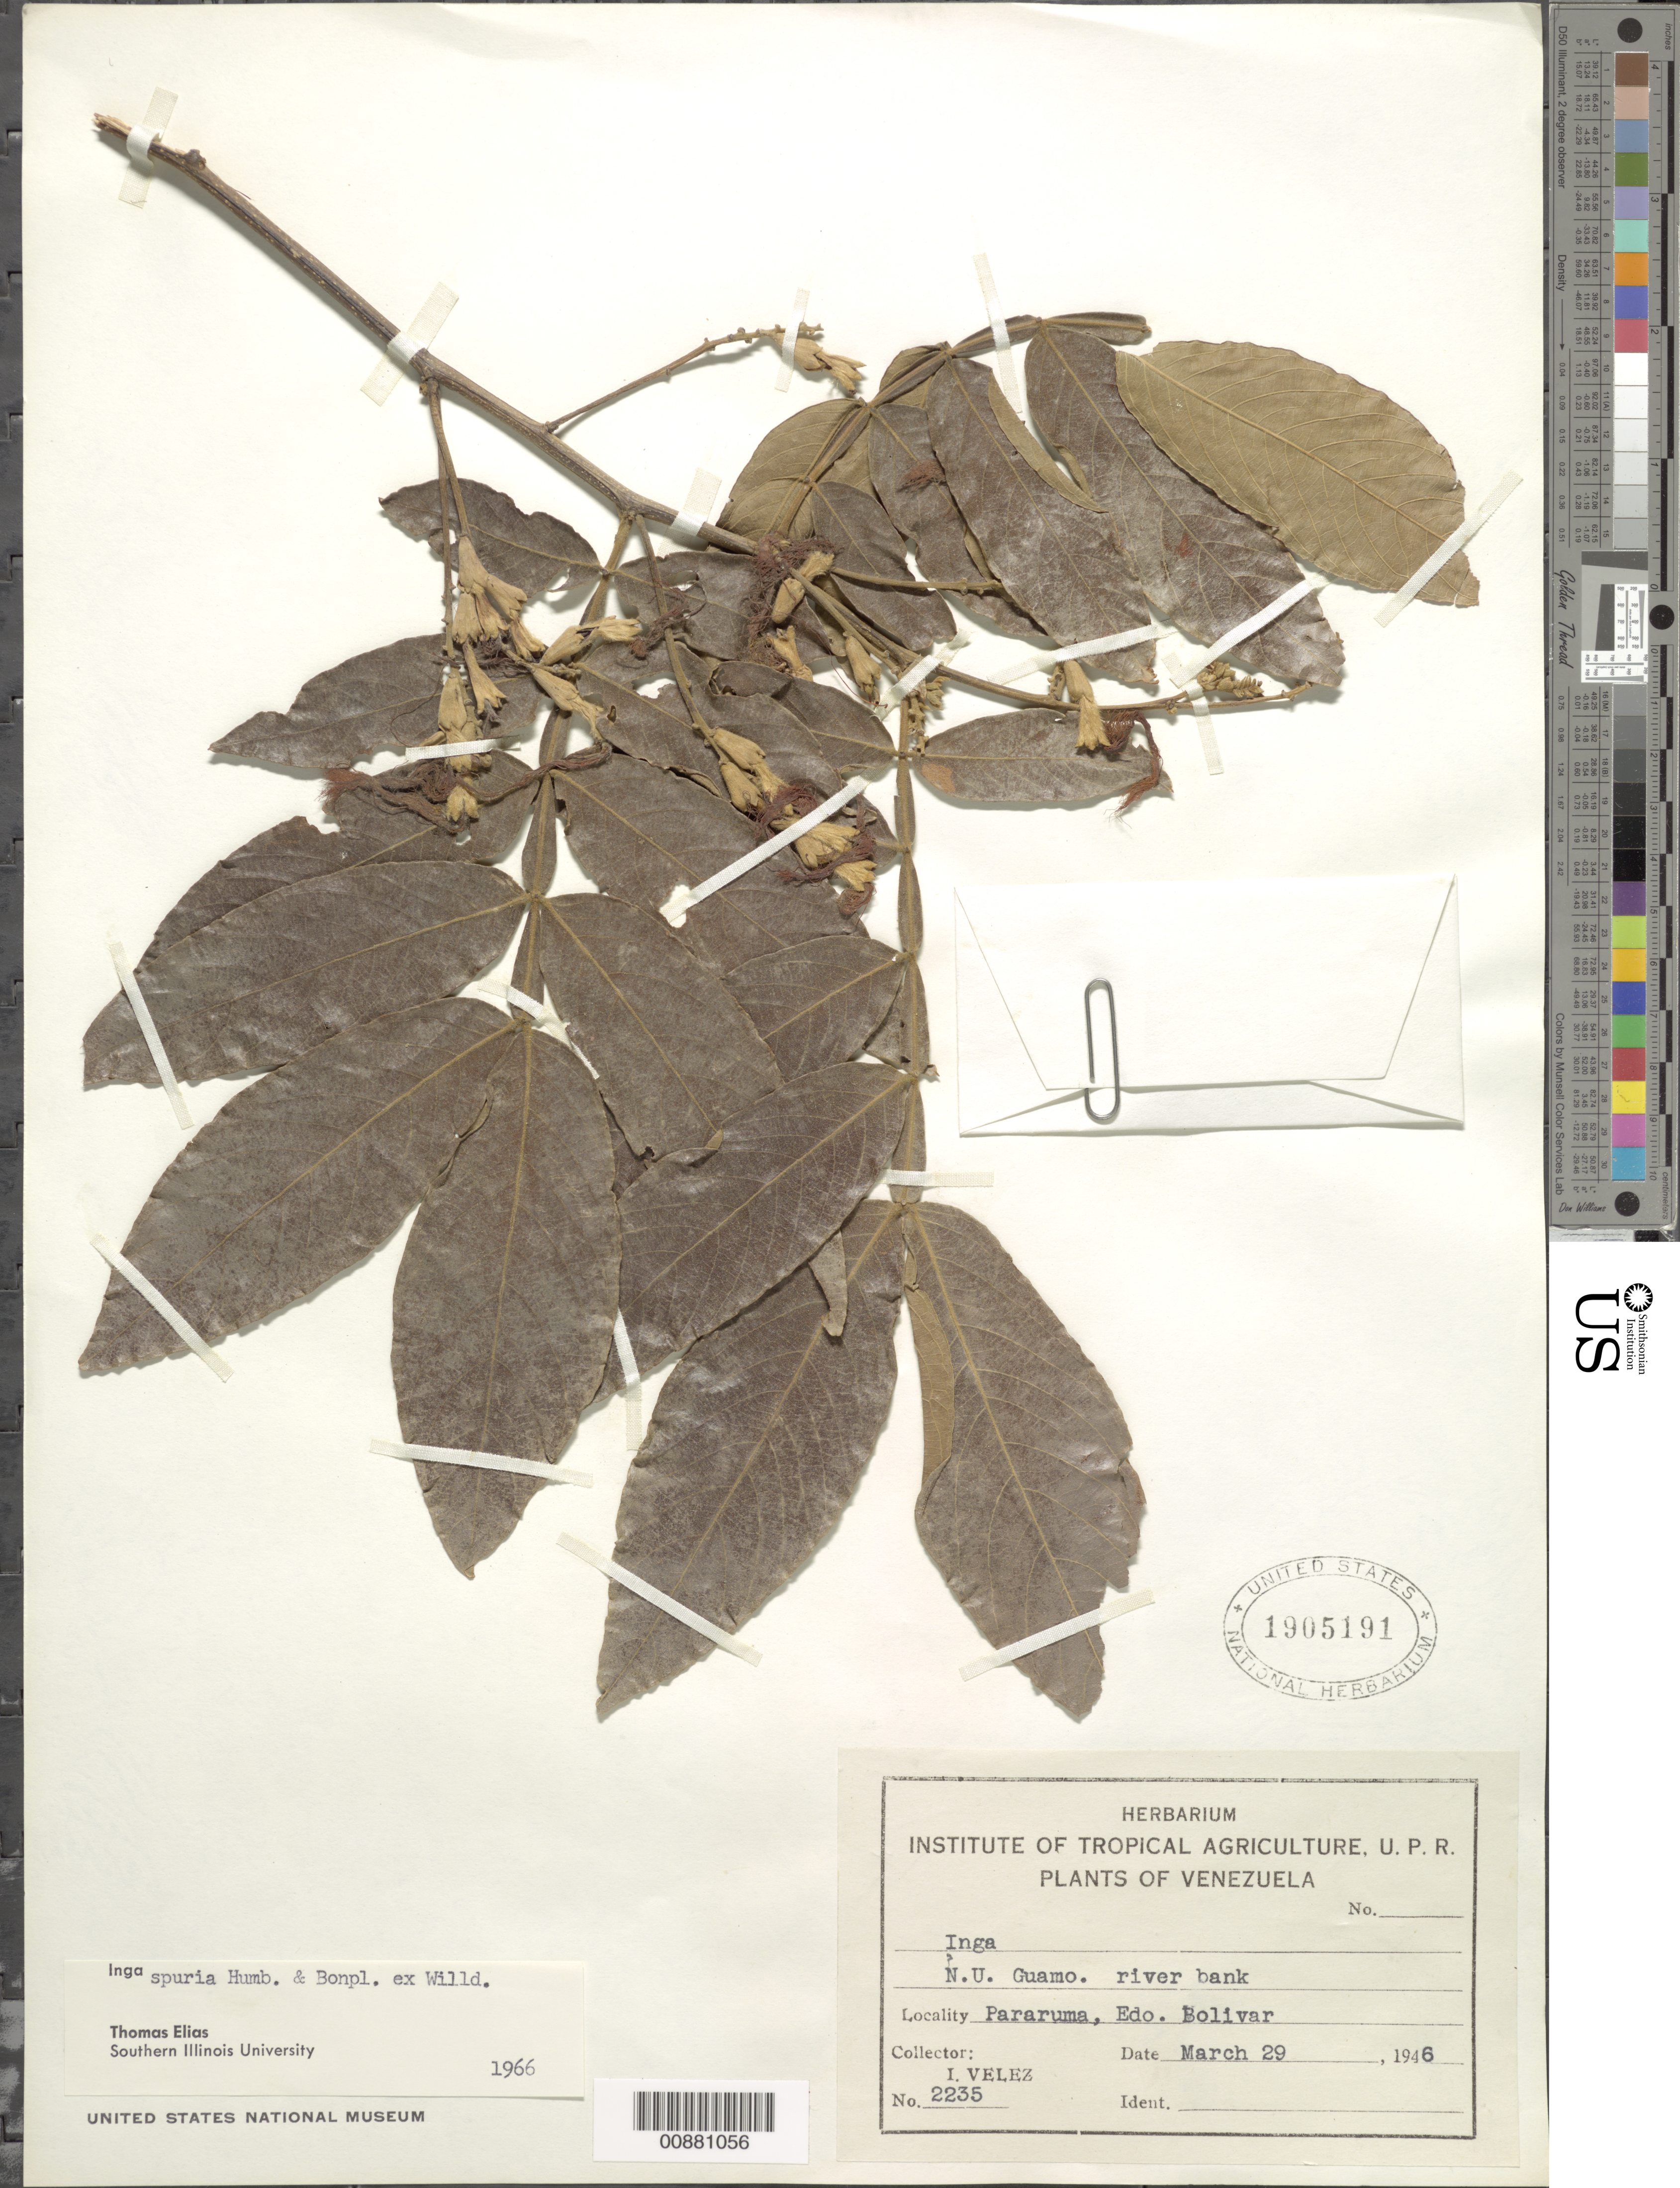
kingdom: Plantae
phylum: Tracheophyta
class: Magnoliopsida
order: Fabales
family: Fabaceae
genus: Inga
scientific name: Inga vera subsp. vera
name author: Willd.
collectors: I. Velez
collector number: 2235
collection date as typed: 29-Mar-46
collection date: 1946-03-29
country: Venezuela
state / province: Bolívar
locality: Pararuma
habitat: River bank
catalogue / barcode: US 1905191